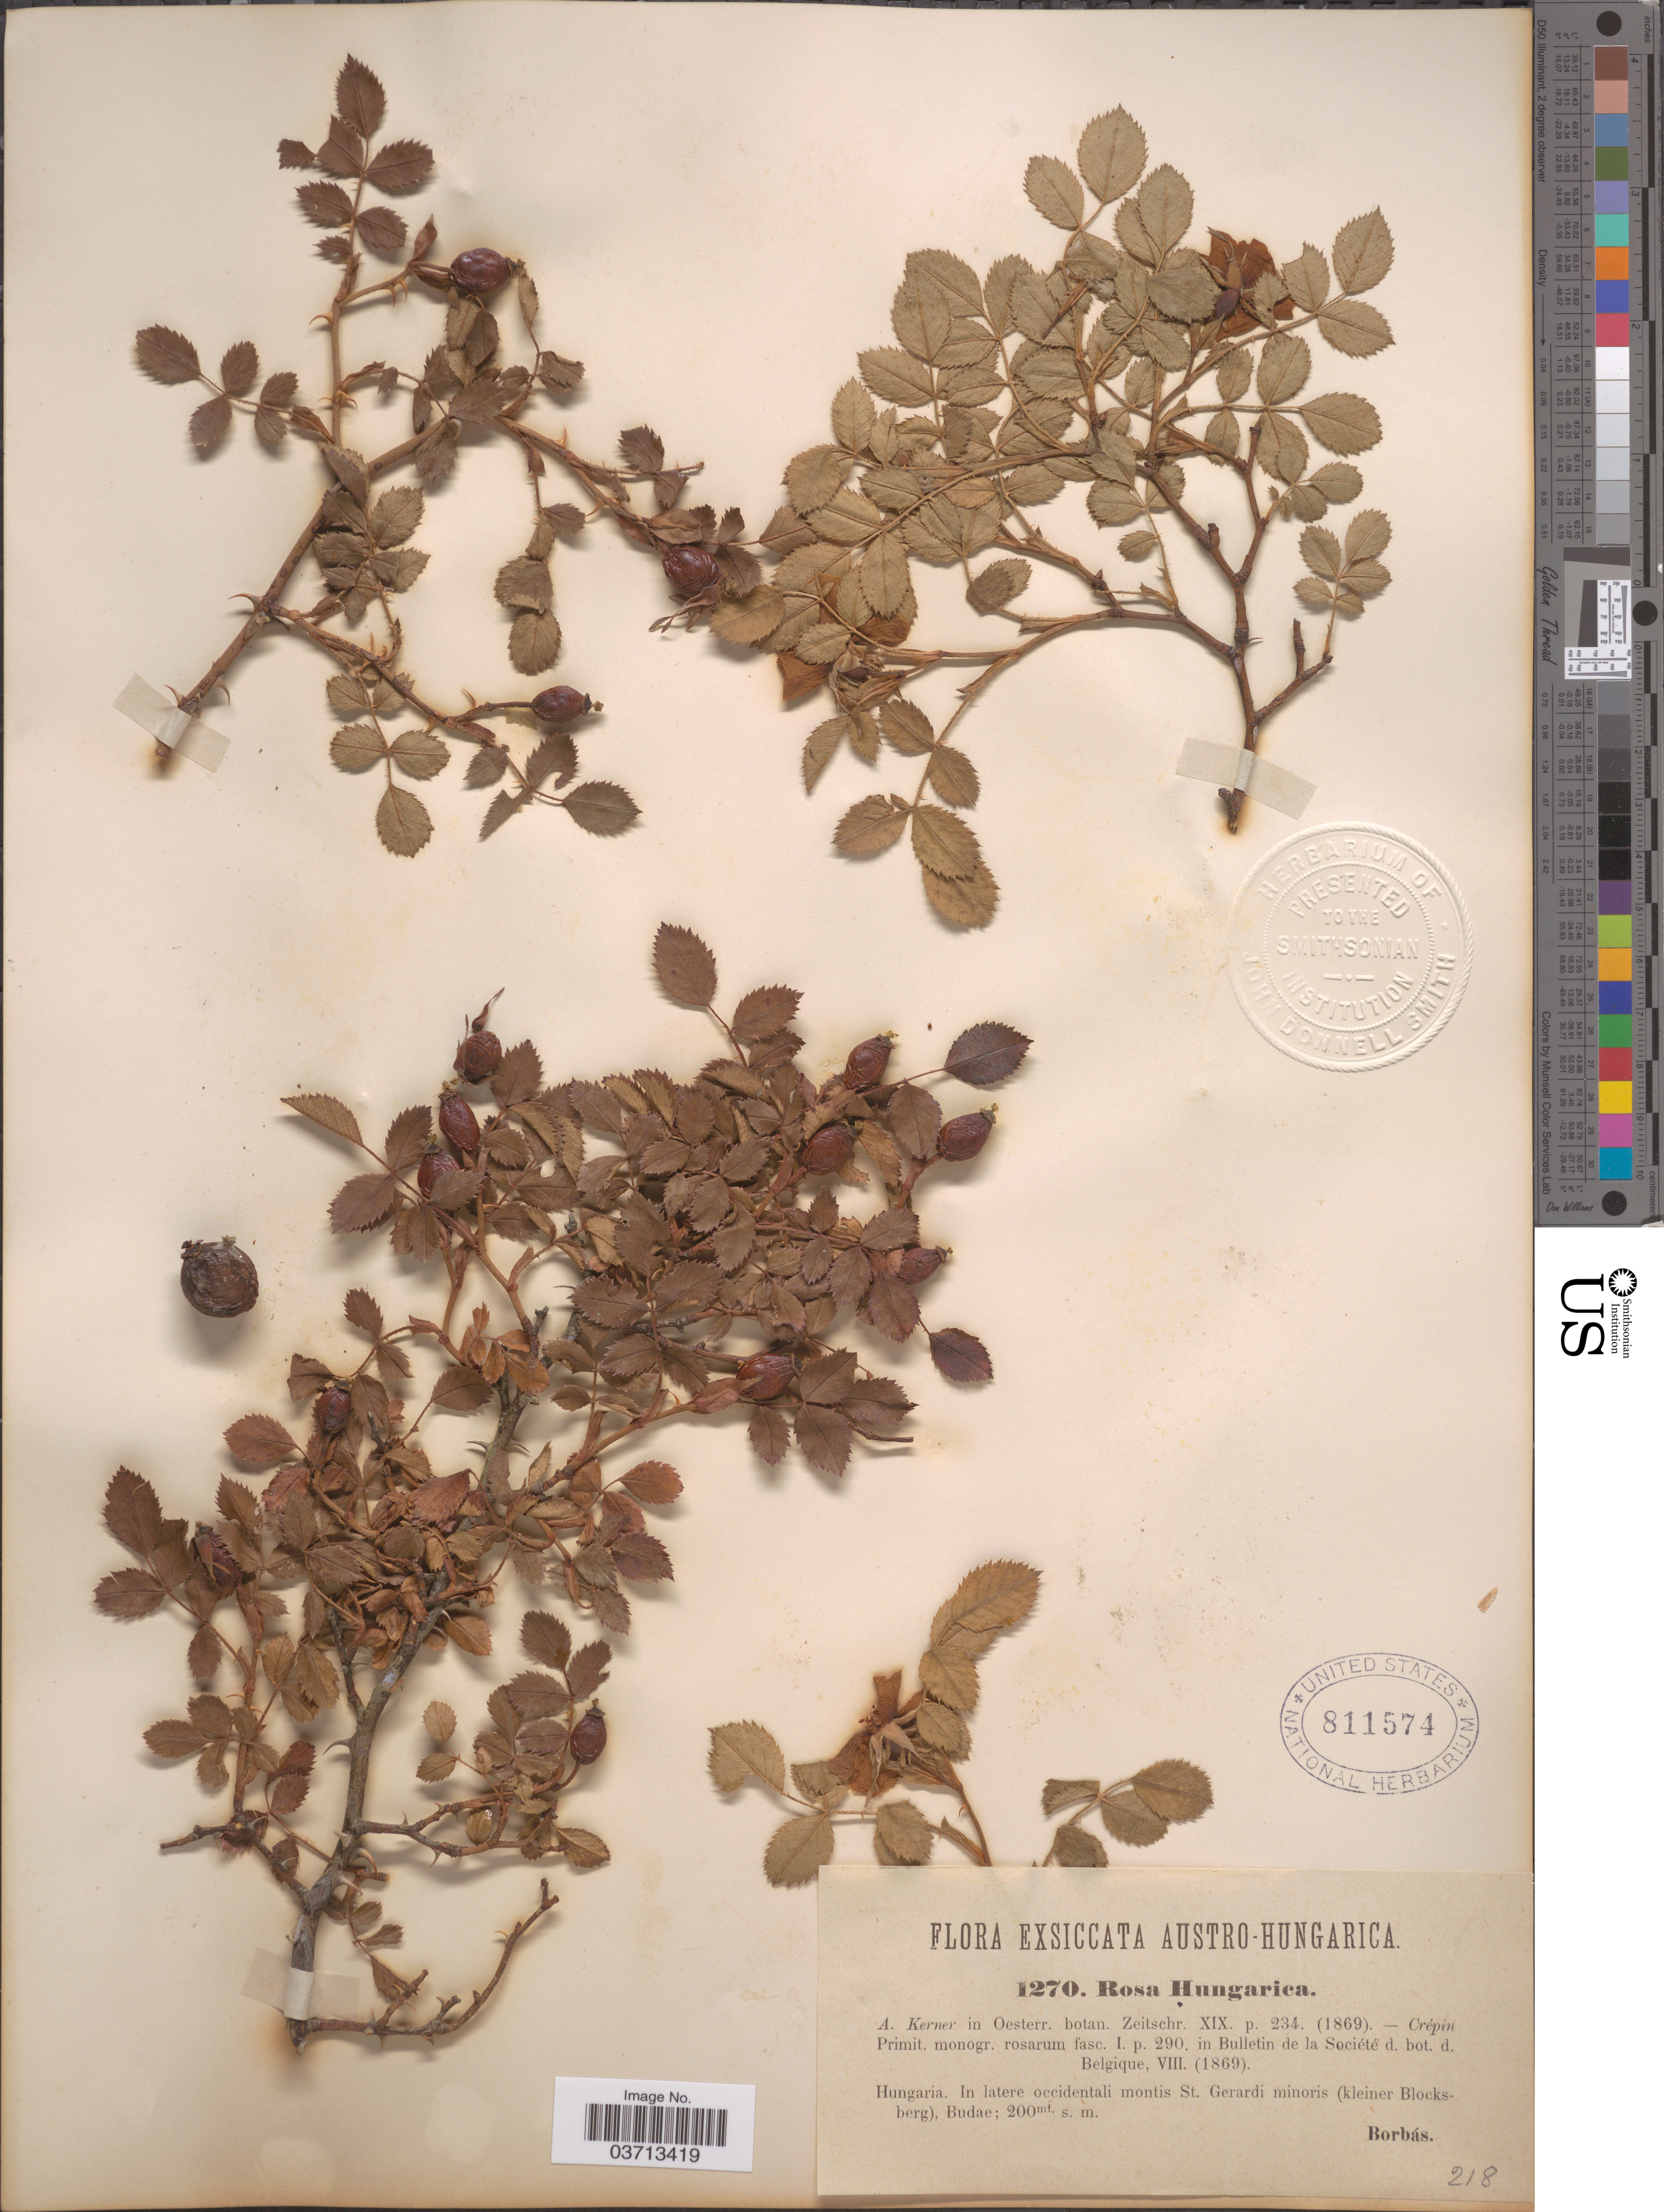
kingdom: Plantae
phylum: Tracheophyta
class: Magnoliopsida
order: Rosales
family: Rosaceae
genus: Rosa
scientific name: Rosa hungarica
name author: A. Kern.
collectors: V. von Borbás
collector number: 1270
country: Hungary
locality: Austro-hungarica. In latere occidentali montis St. Gerardi minoris (kleiner Blocksberg), Bundae.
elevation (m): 200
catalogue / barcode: US 811574